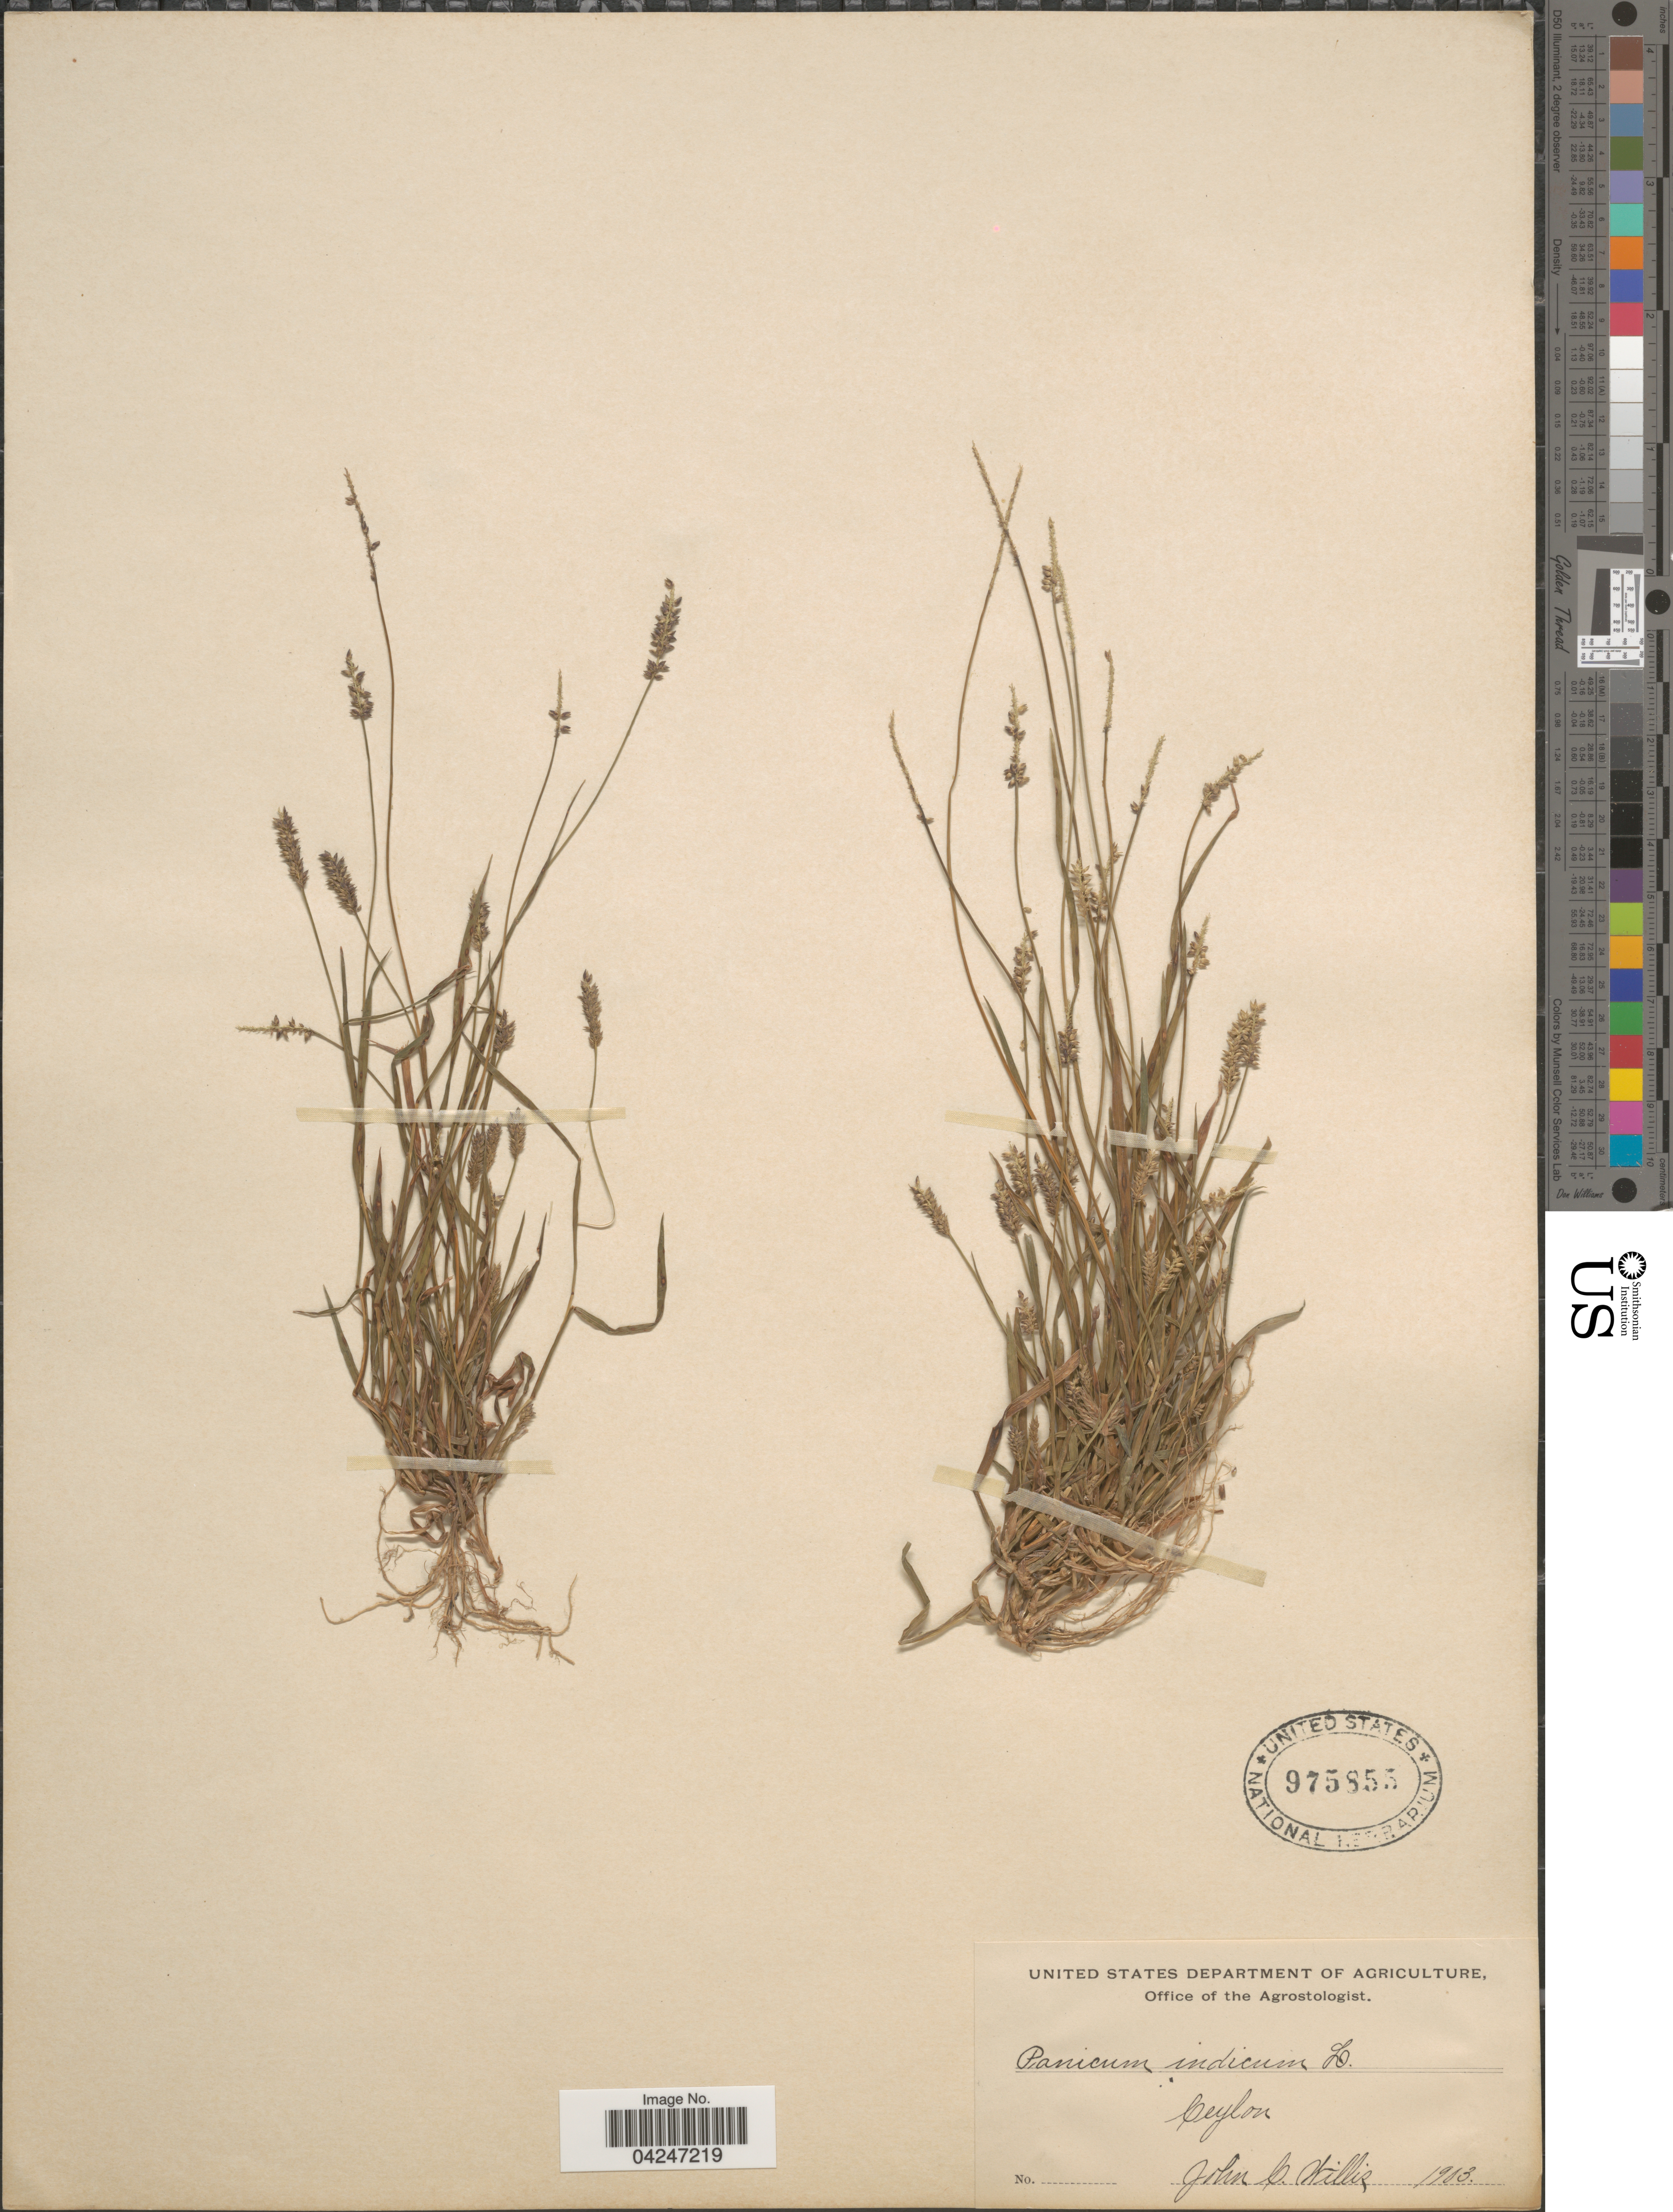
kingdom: Plantae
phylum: Tracheophyta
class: Liliopsida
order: Poales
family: Poaceae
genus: Sacciolepis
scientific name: Sacciolepis indica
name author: (L.) Chase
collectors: J. Willis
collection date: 1903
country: Sri Lanka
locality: Ceylon.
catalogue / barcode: US 975855